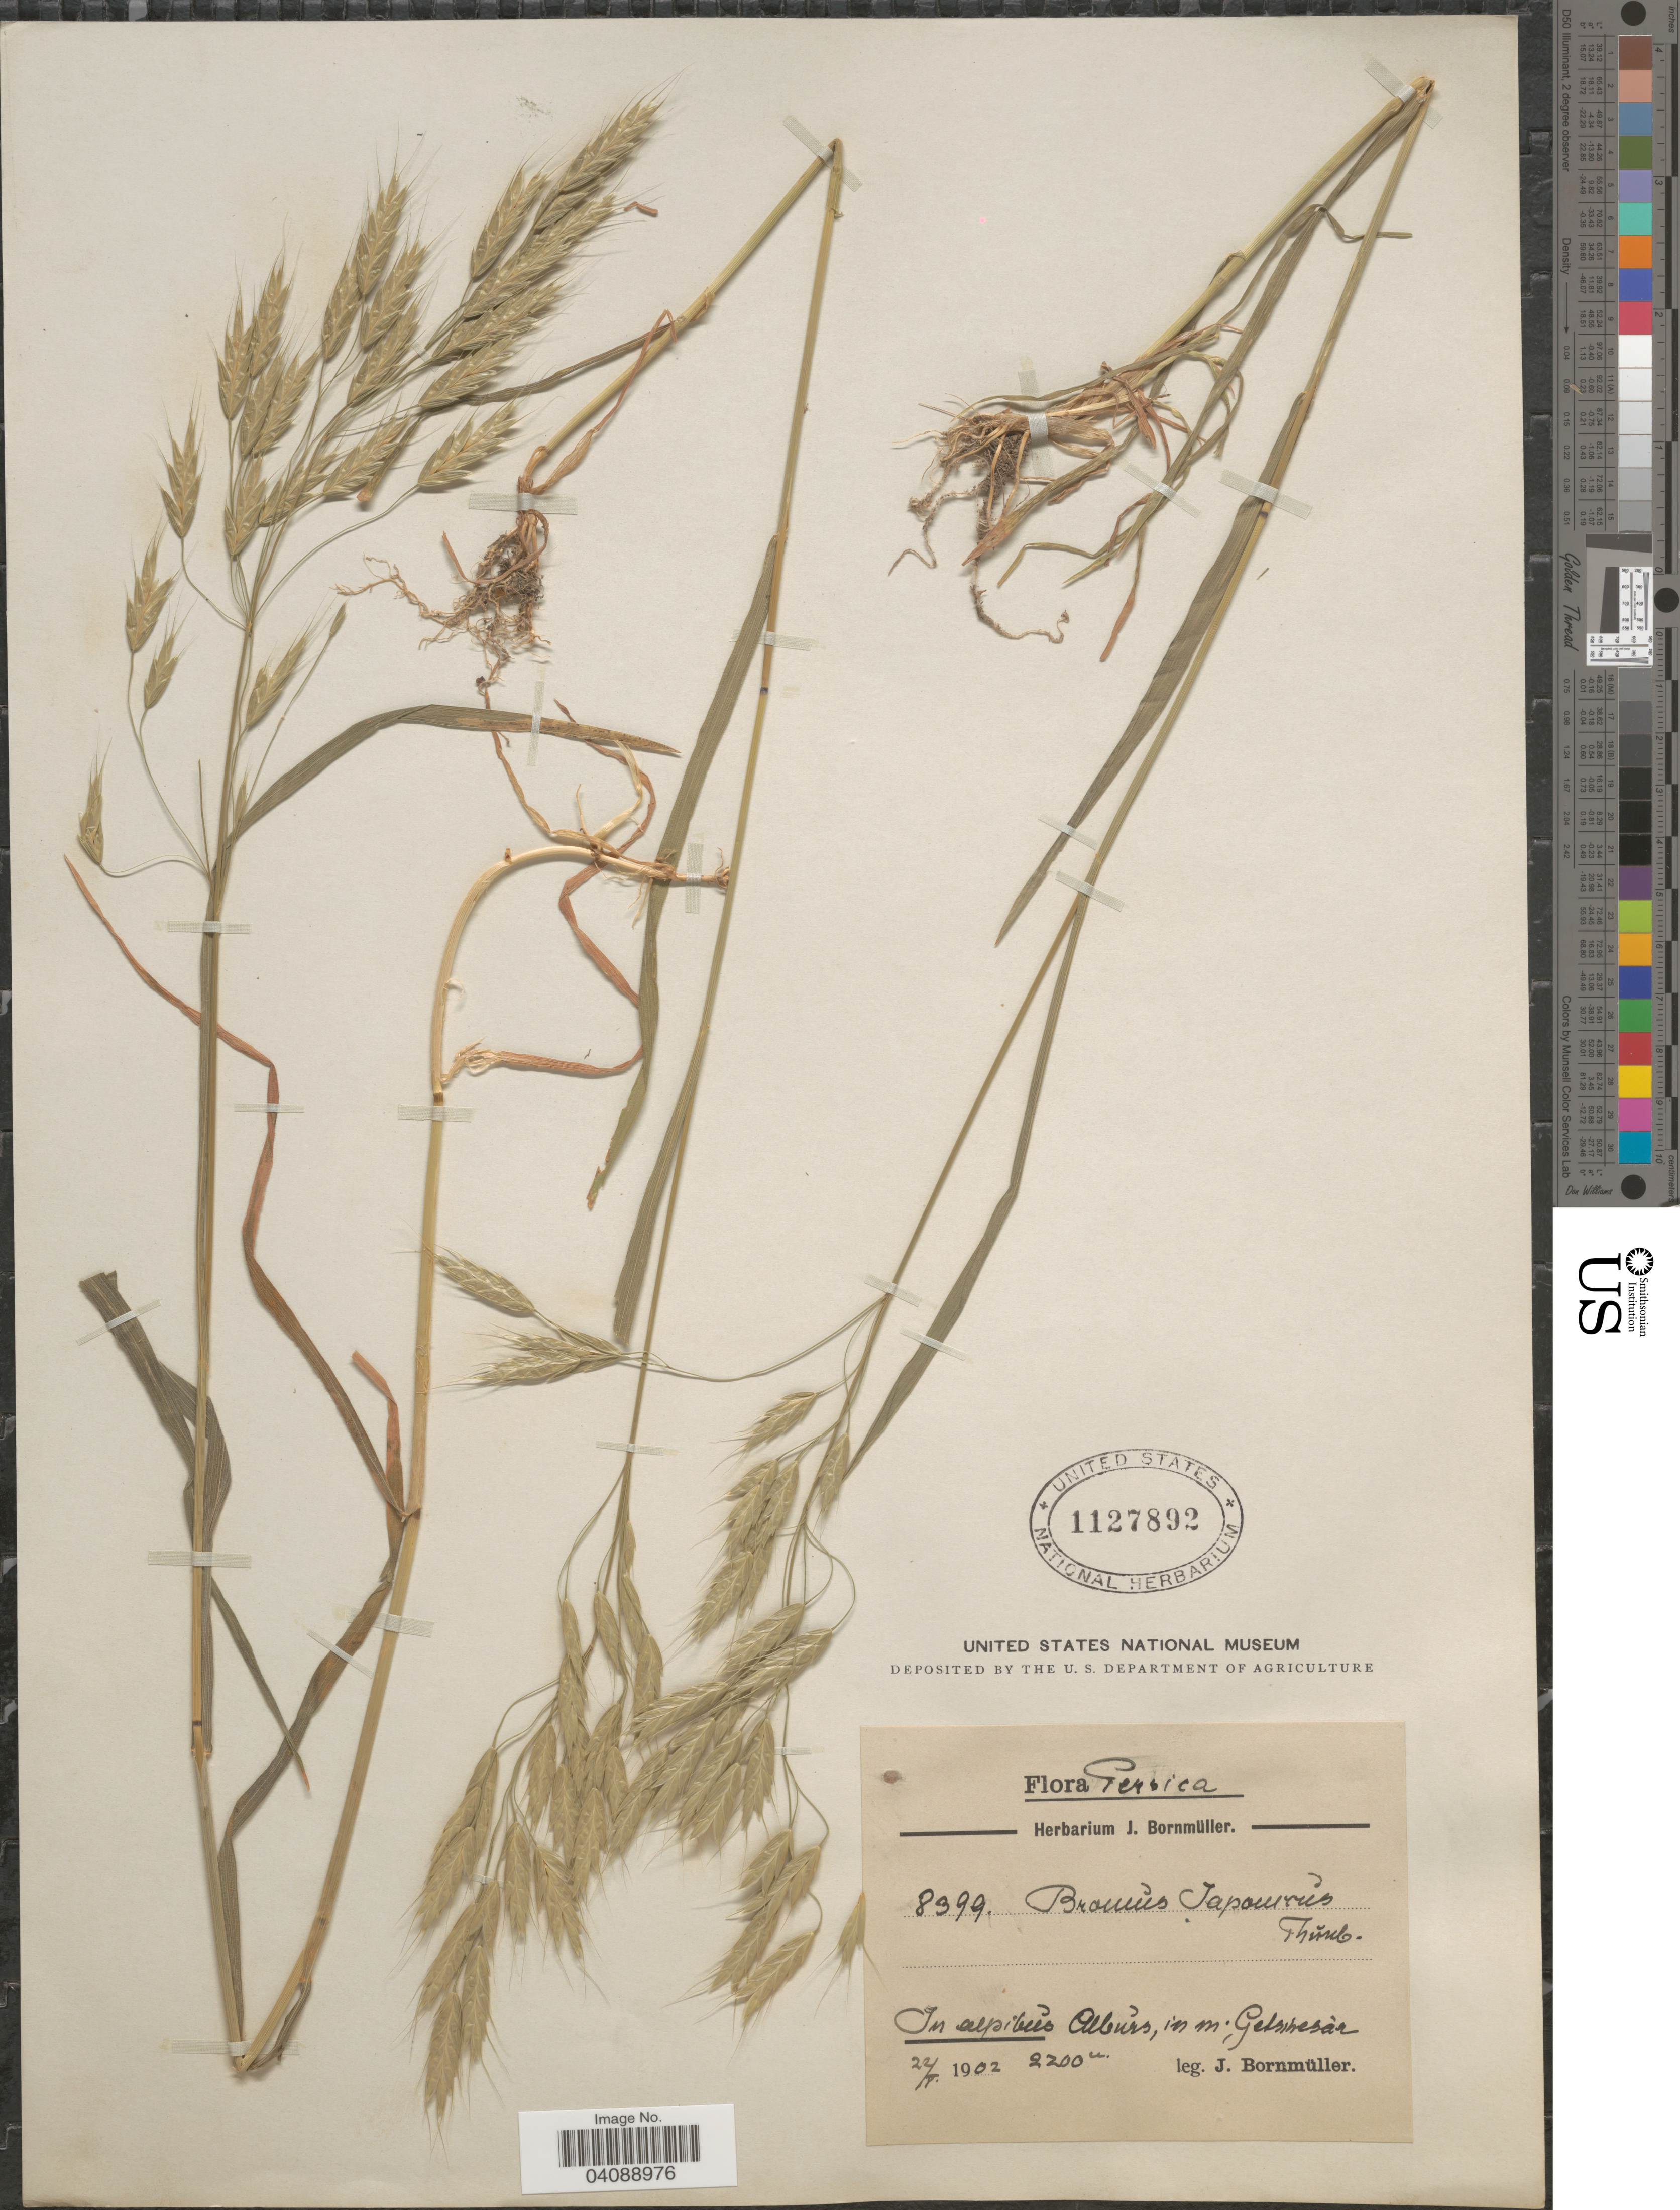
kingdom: Plantae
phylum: Tracheophyta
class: Liliopsida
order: Poales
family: Poaceae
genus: Bromus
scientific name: Bromus japonicus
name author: Houtt.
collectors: J. Bornmüller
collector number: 8399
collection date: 1902-05-22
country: Iran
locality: Persica. In alpibus Alburs, in m; Gelsihesar.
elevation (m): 2200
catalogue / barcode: US 1127892